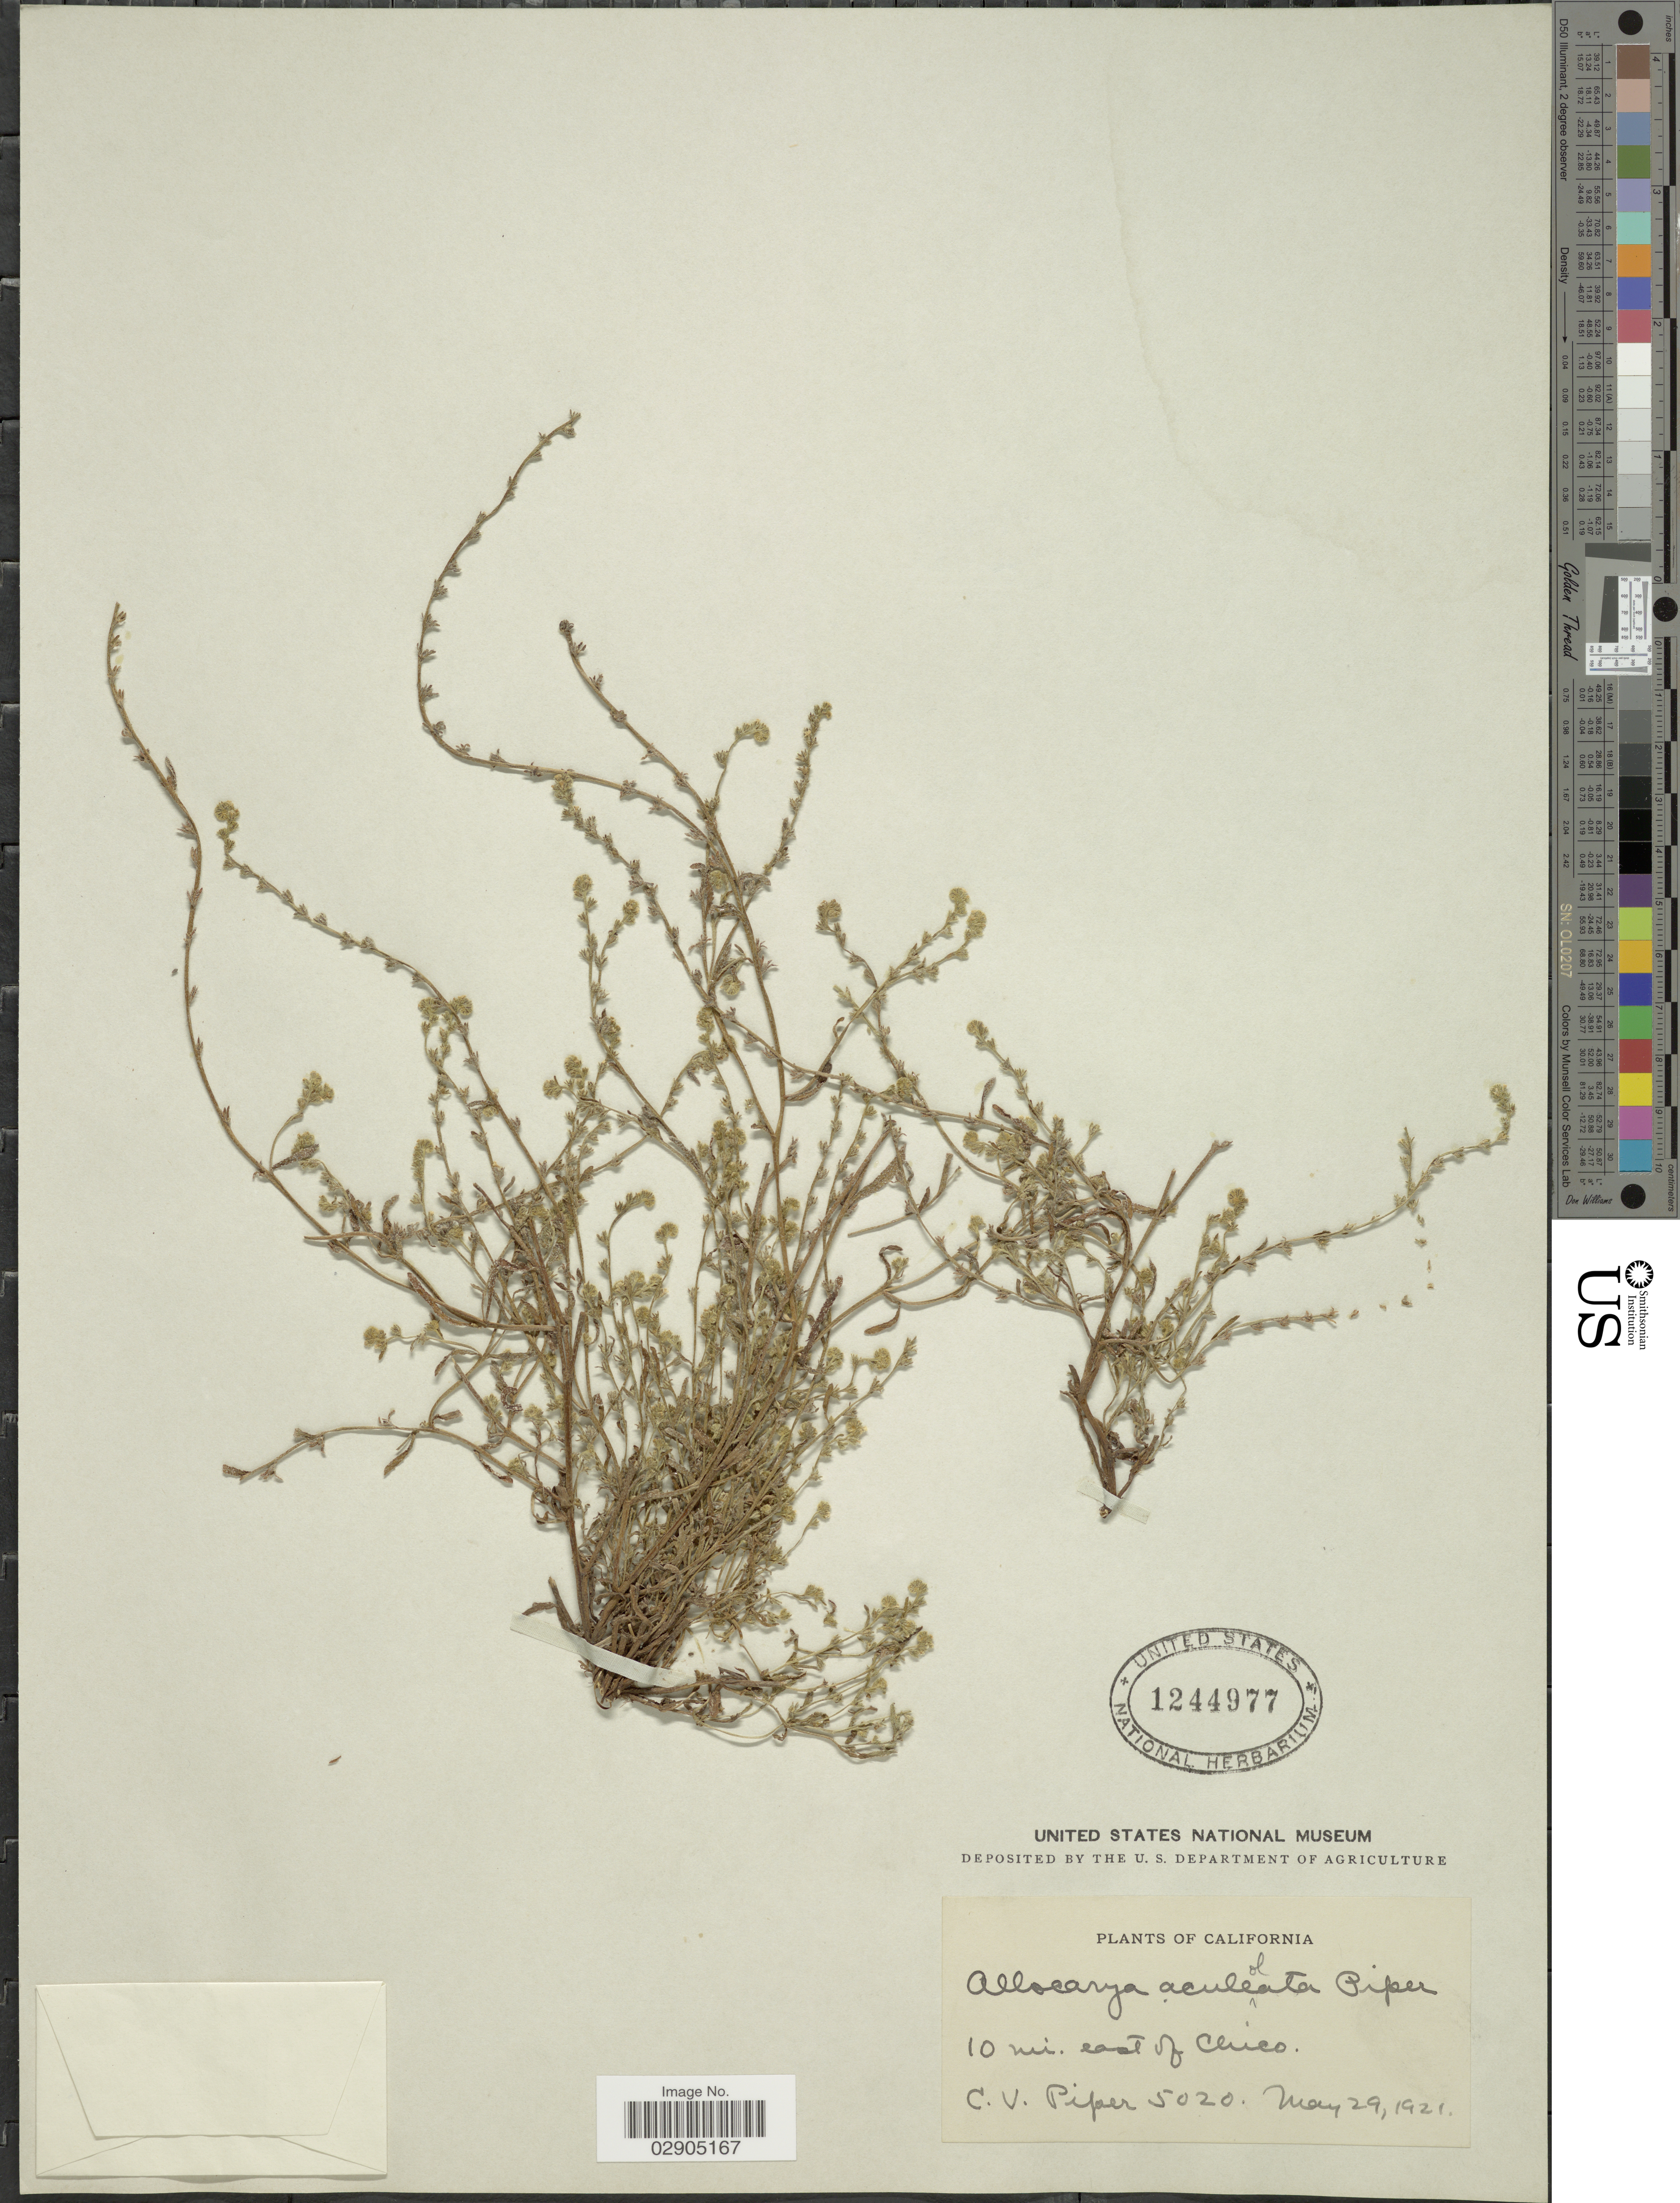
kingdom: Plantae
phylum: Tracheophyta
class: Magnoliopsida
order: Boraginales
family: Boraginaceae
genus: Allocarya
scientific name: Allocarya aculeolata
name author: Piper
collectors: C. V. Piper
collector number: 5020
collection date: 1921-05-29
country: United States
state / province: California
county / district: Butte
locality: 10 mi. east of Chico.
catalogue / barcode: US 1244977